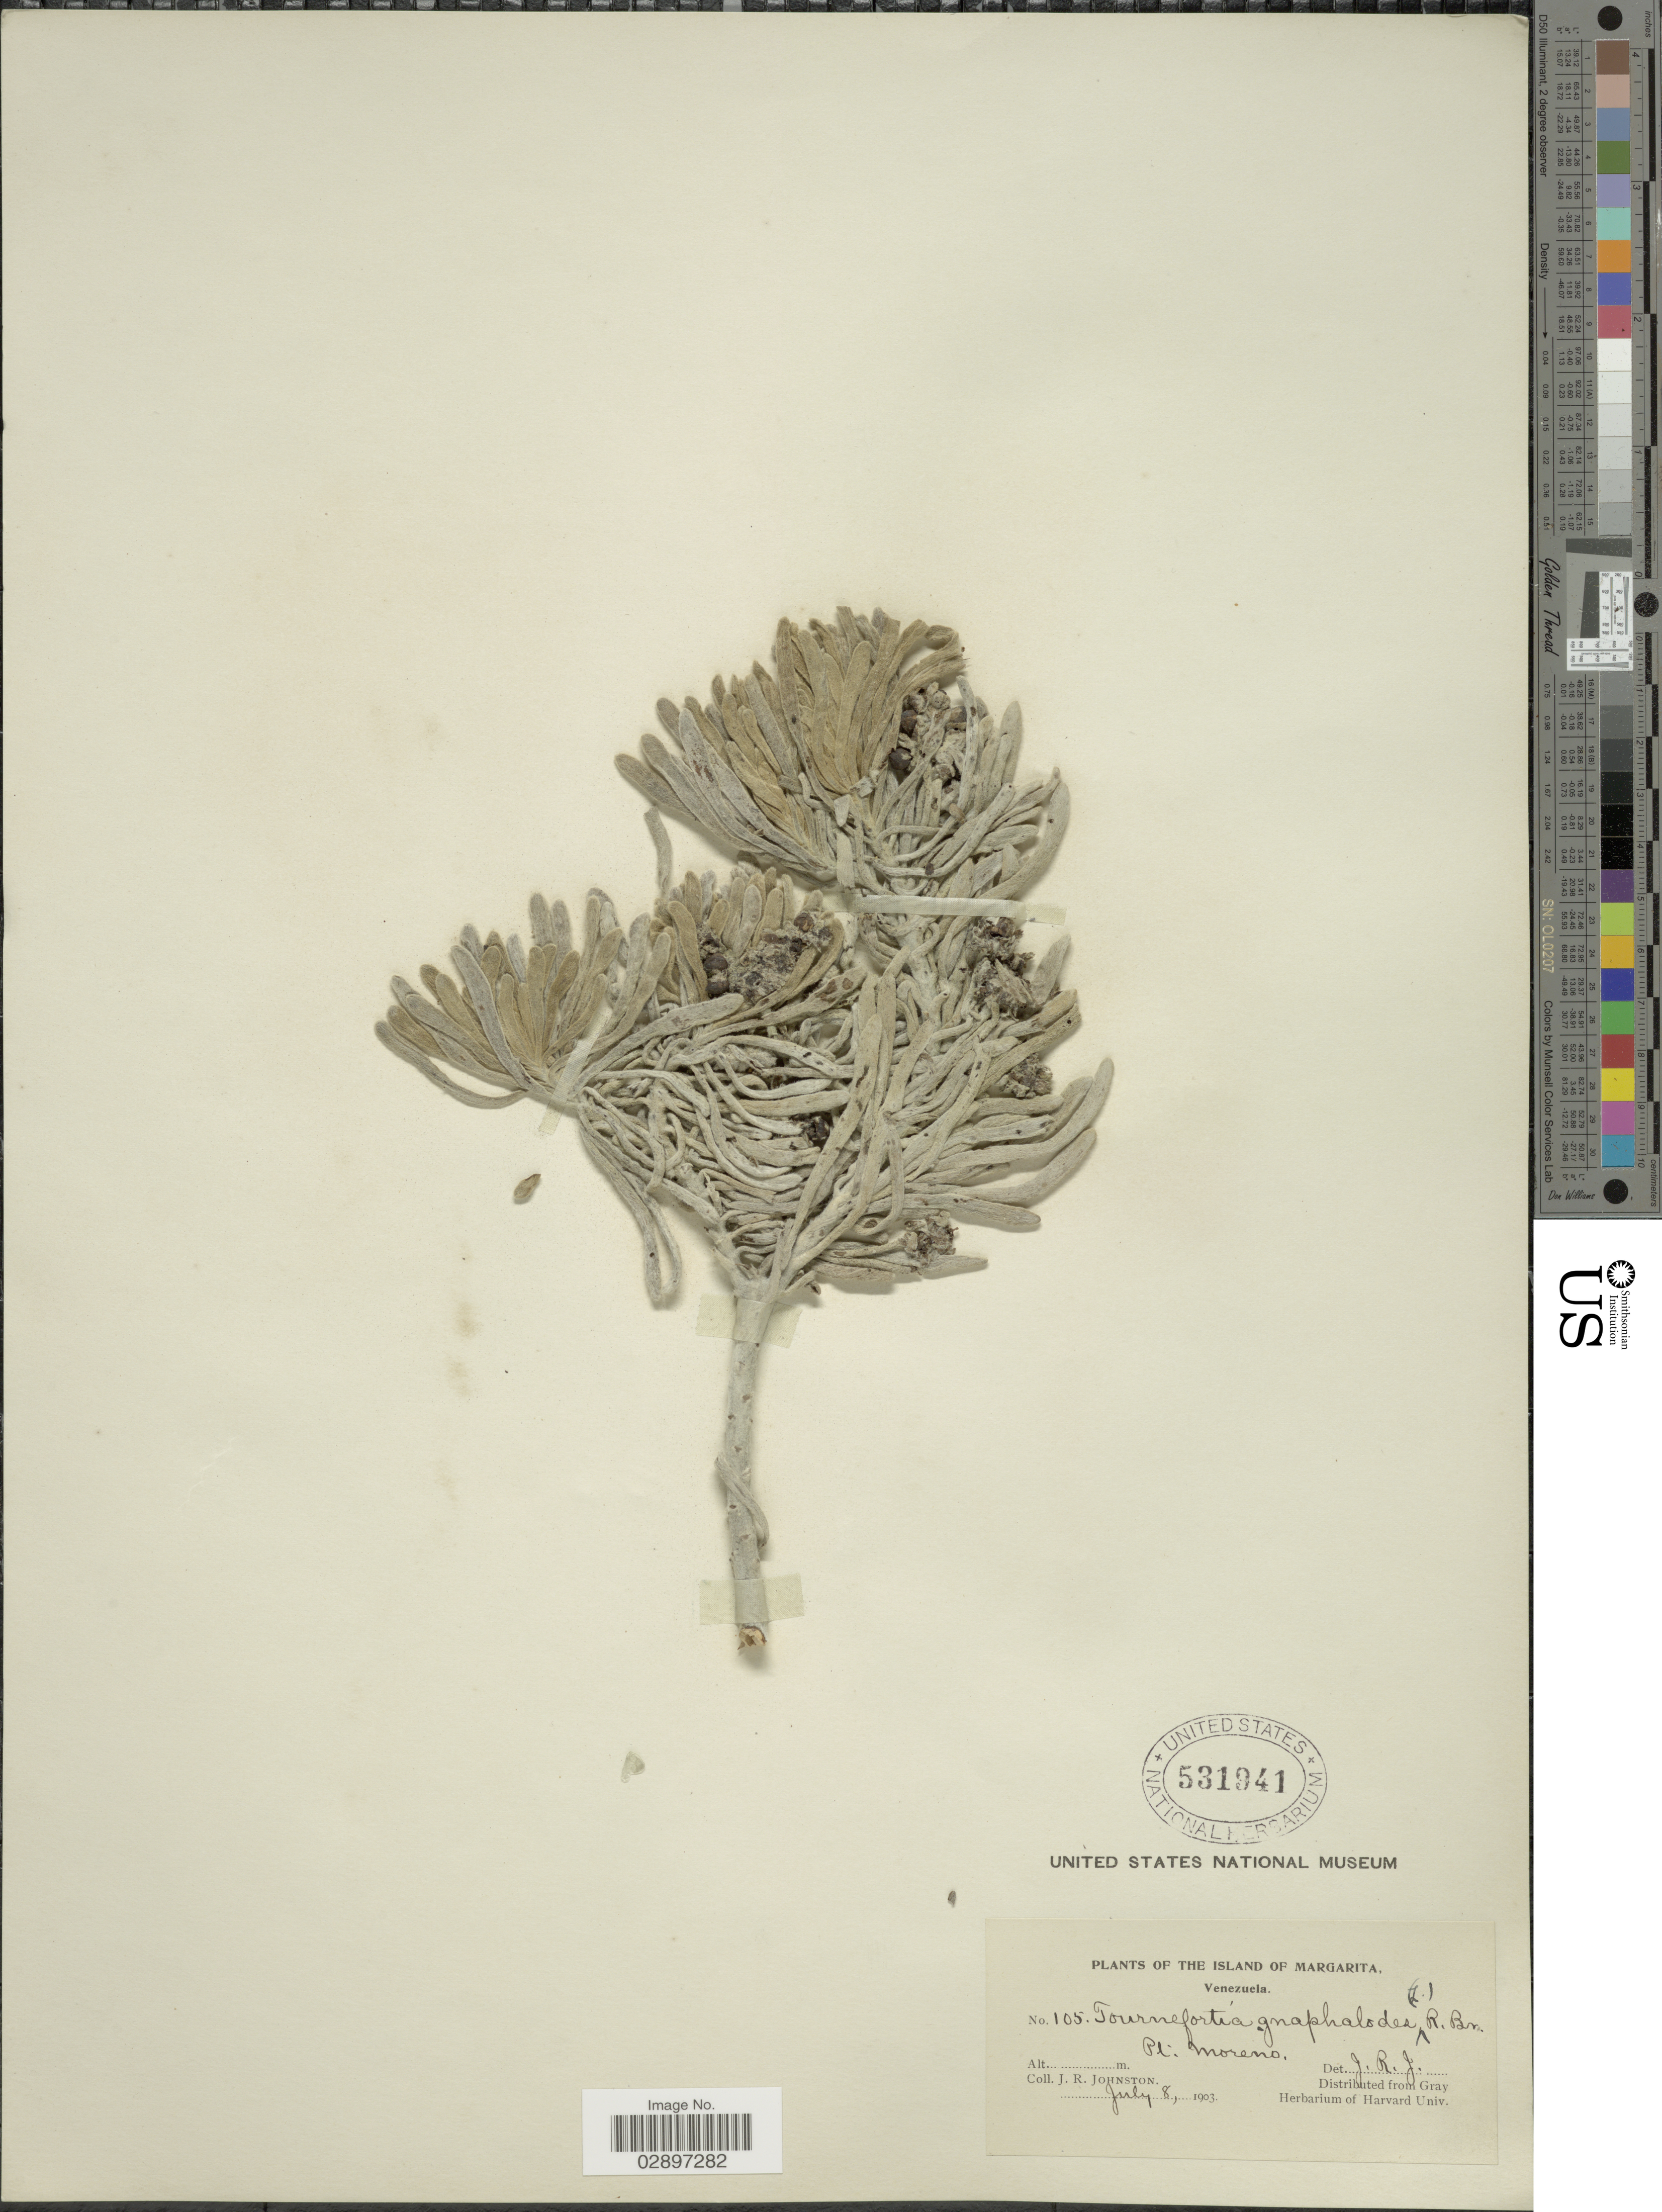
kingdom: Plantae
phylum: Tracheophyta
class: Magnoliopsida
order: Boraginales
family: Heliotropiaceae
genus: Tournefortia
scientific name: Tournefortia gnaphalodes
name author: (L.) R. Br.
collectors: J. Johnston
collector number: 105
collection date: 1903-07-08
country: Venezuela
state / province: Nueva Esparta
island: Margarita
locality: Pt. Moreno. Island of Margarita.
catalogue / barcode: US 531941